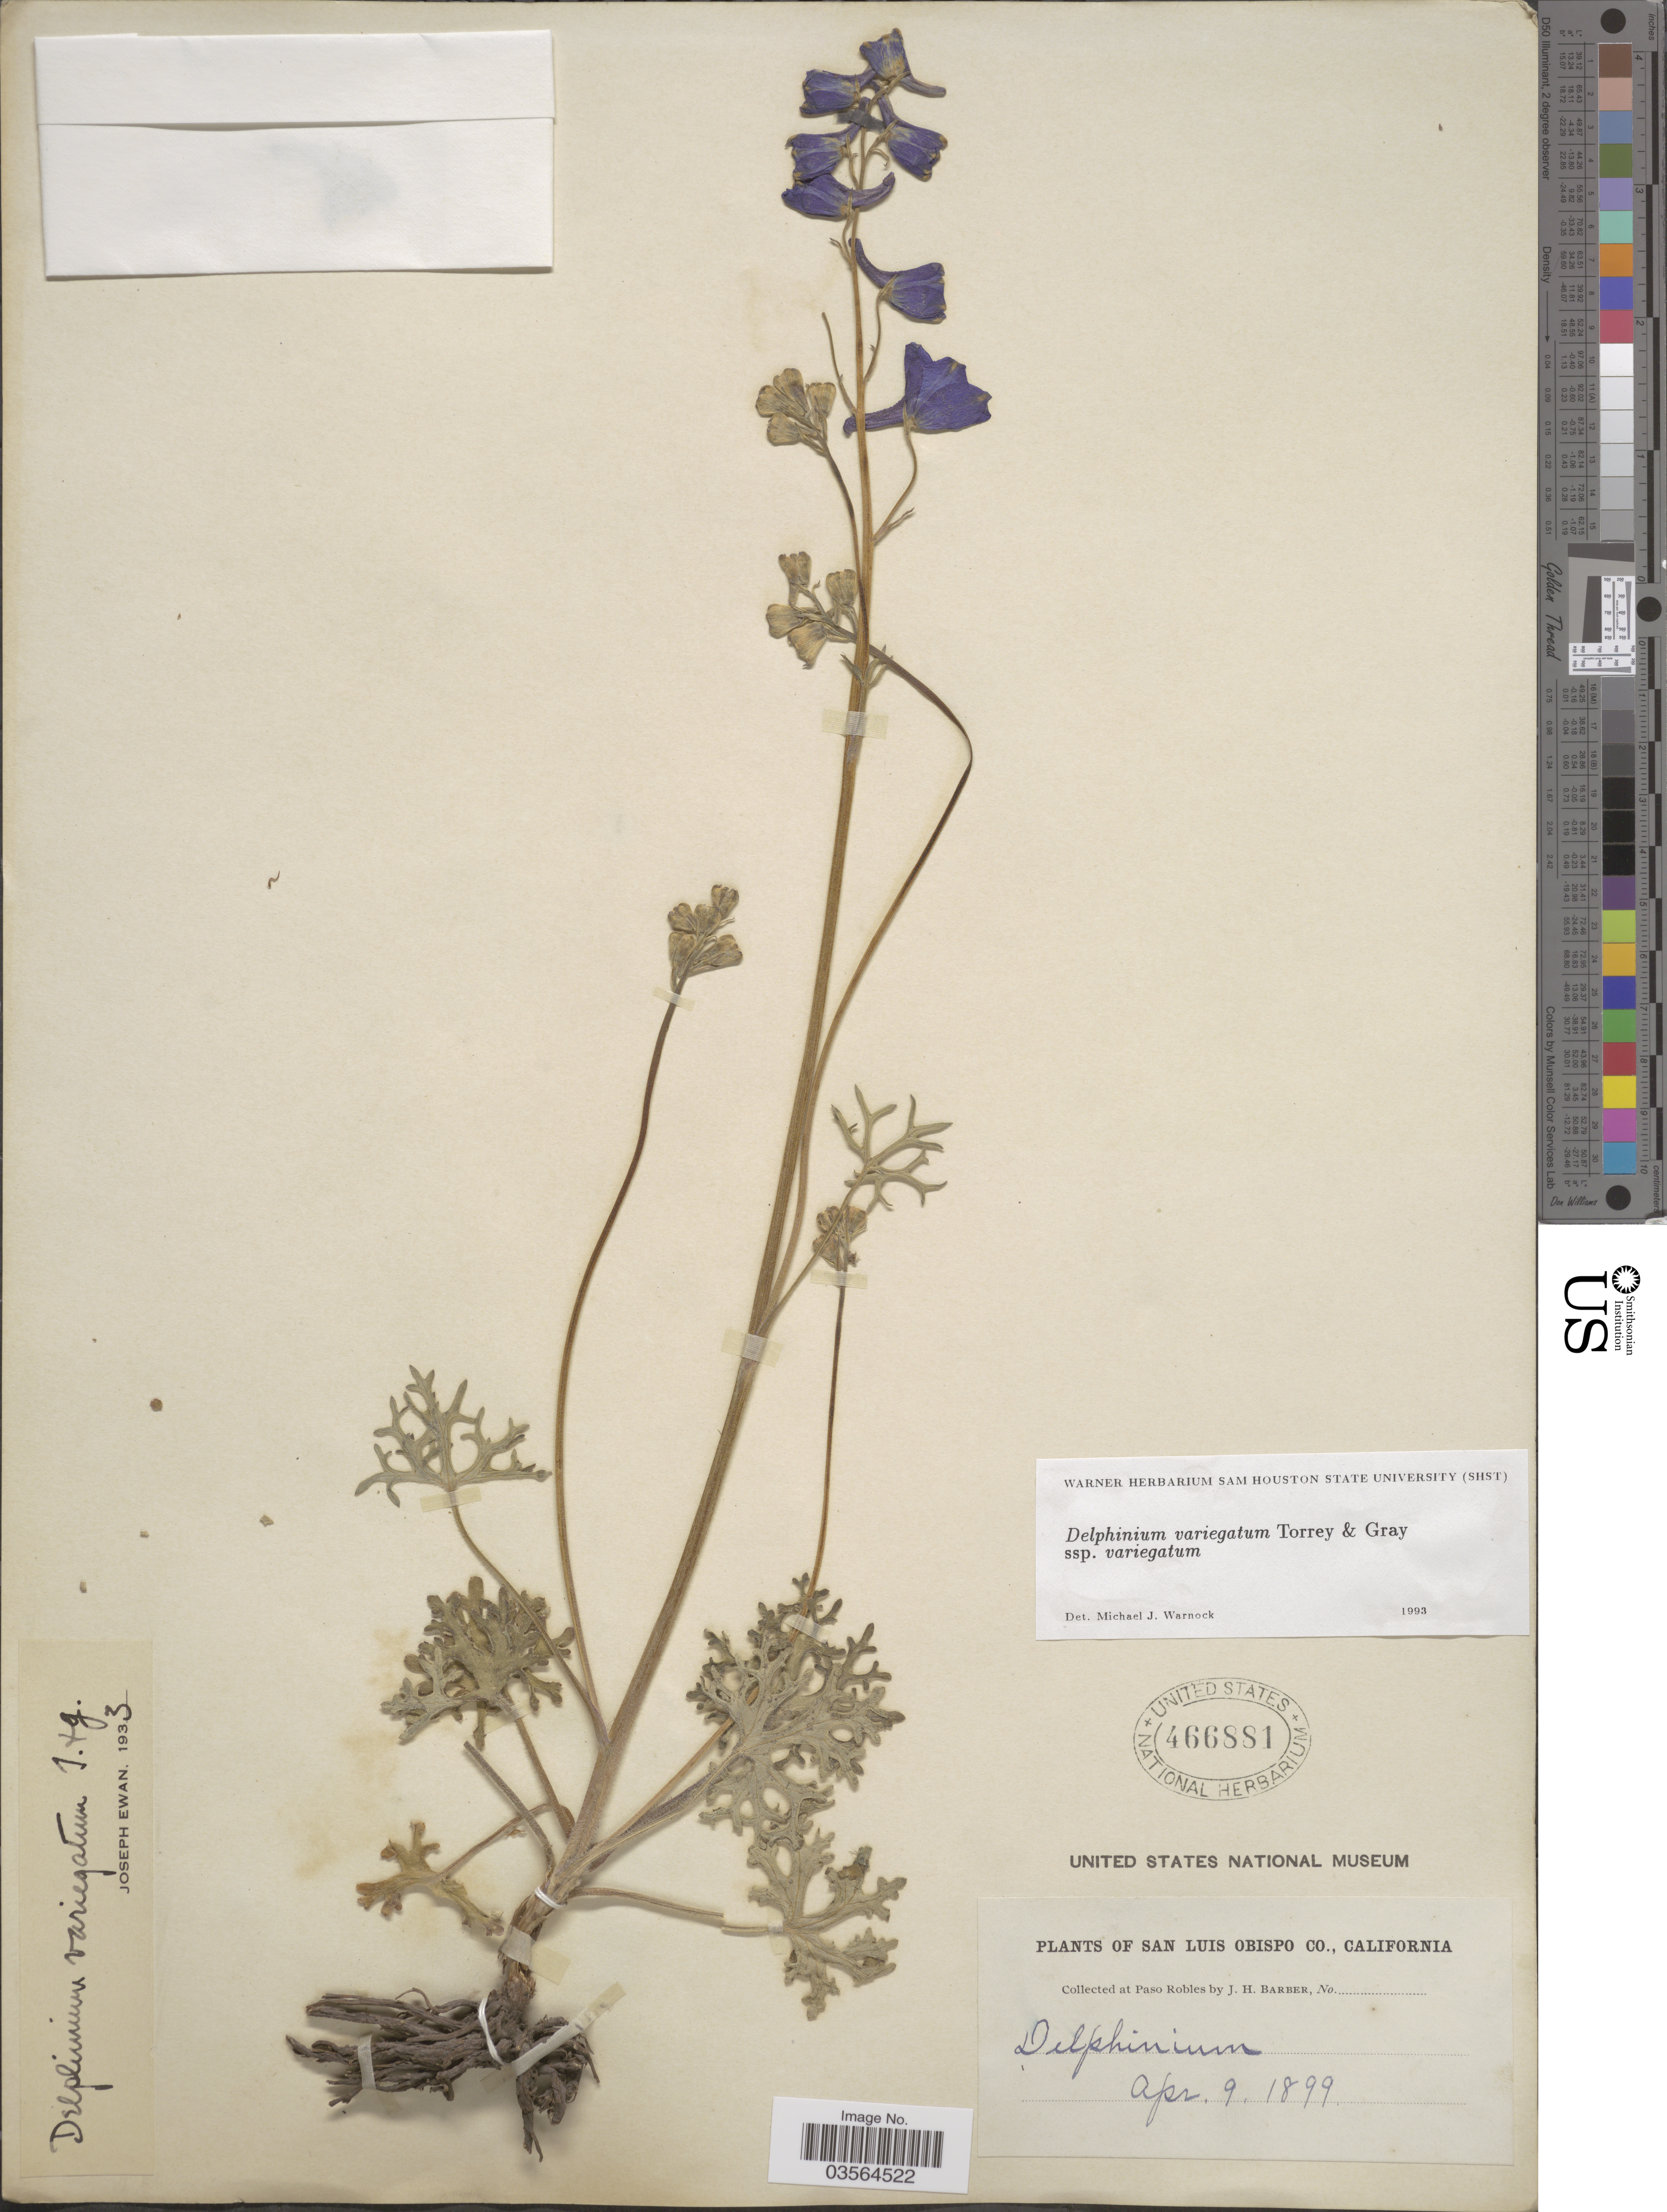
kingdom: Plantae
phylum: Tracheophyta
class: Magnoliopsida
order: Ranunculales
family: Ranunculaceae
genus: Delphinium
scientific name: Delphinium variegatum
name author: Torr. & A. Gray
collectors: J. Barber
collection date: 1899-04-09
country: United States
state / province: California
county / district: San Luis Obispo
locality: San Luis Obispo Co. At Paso Robles.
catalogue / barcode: US 466881